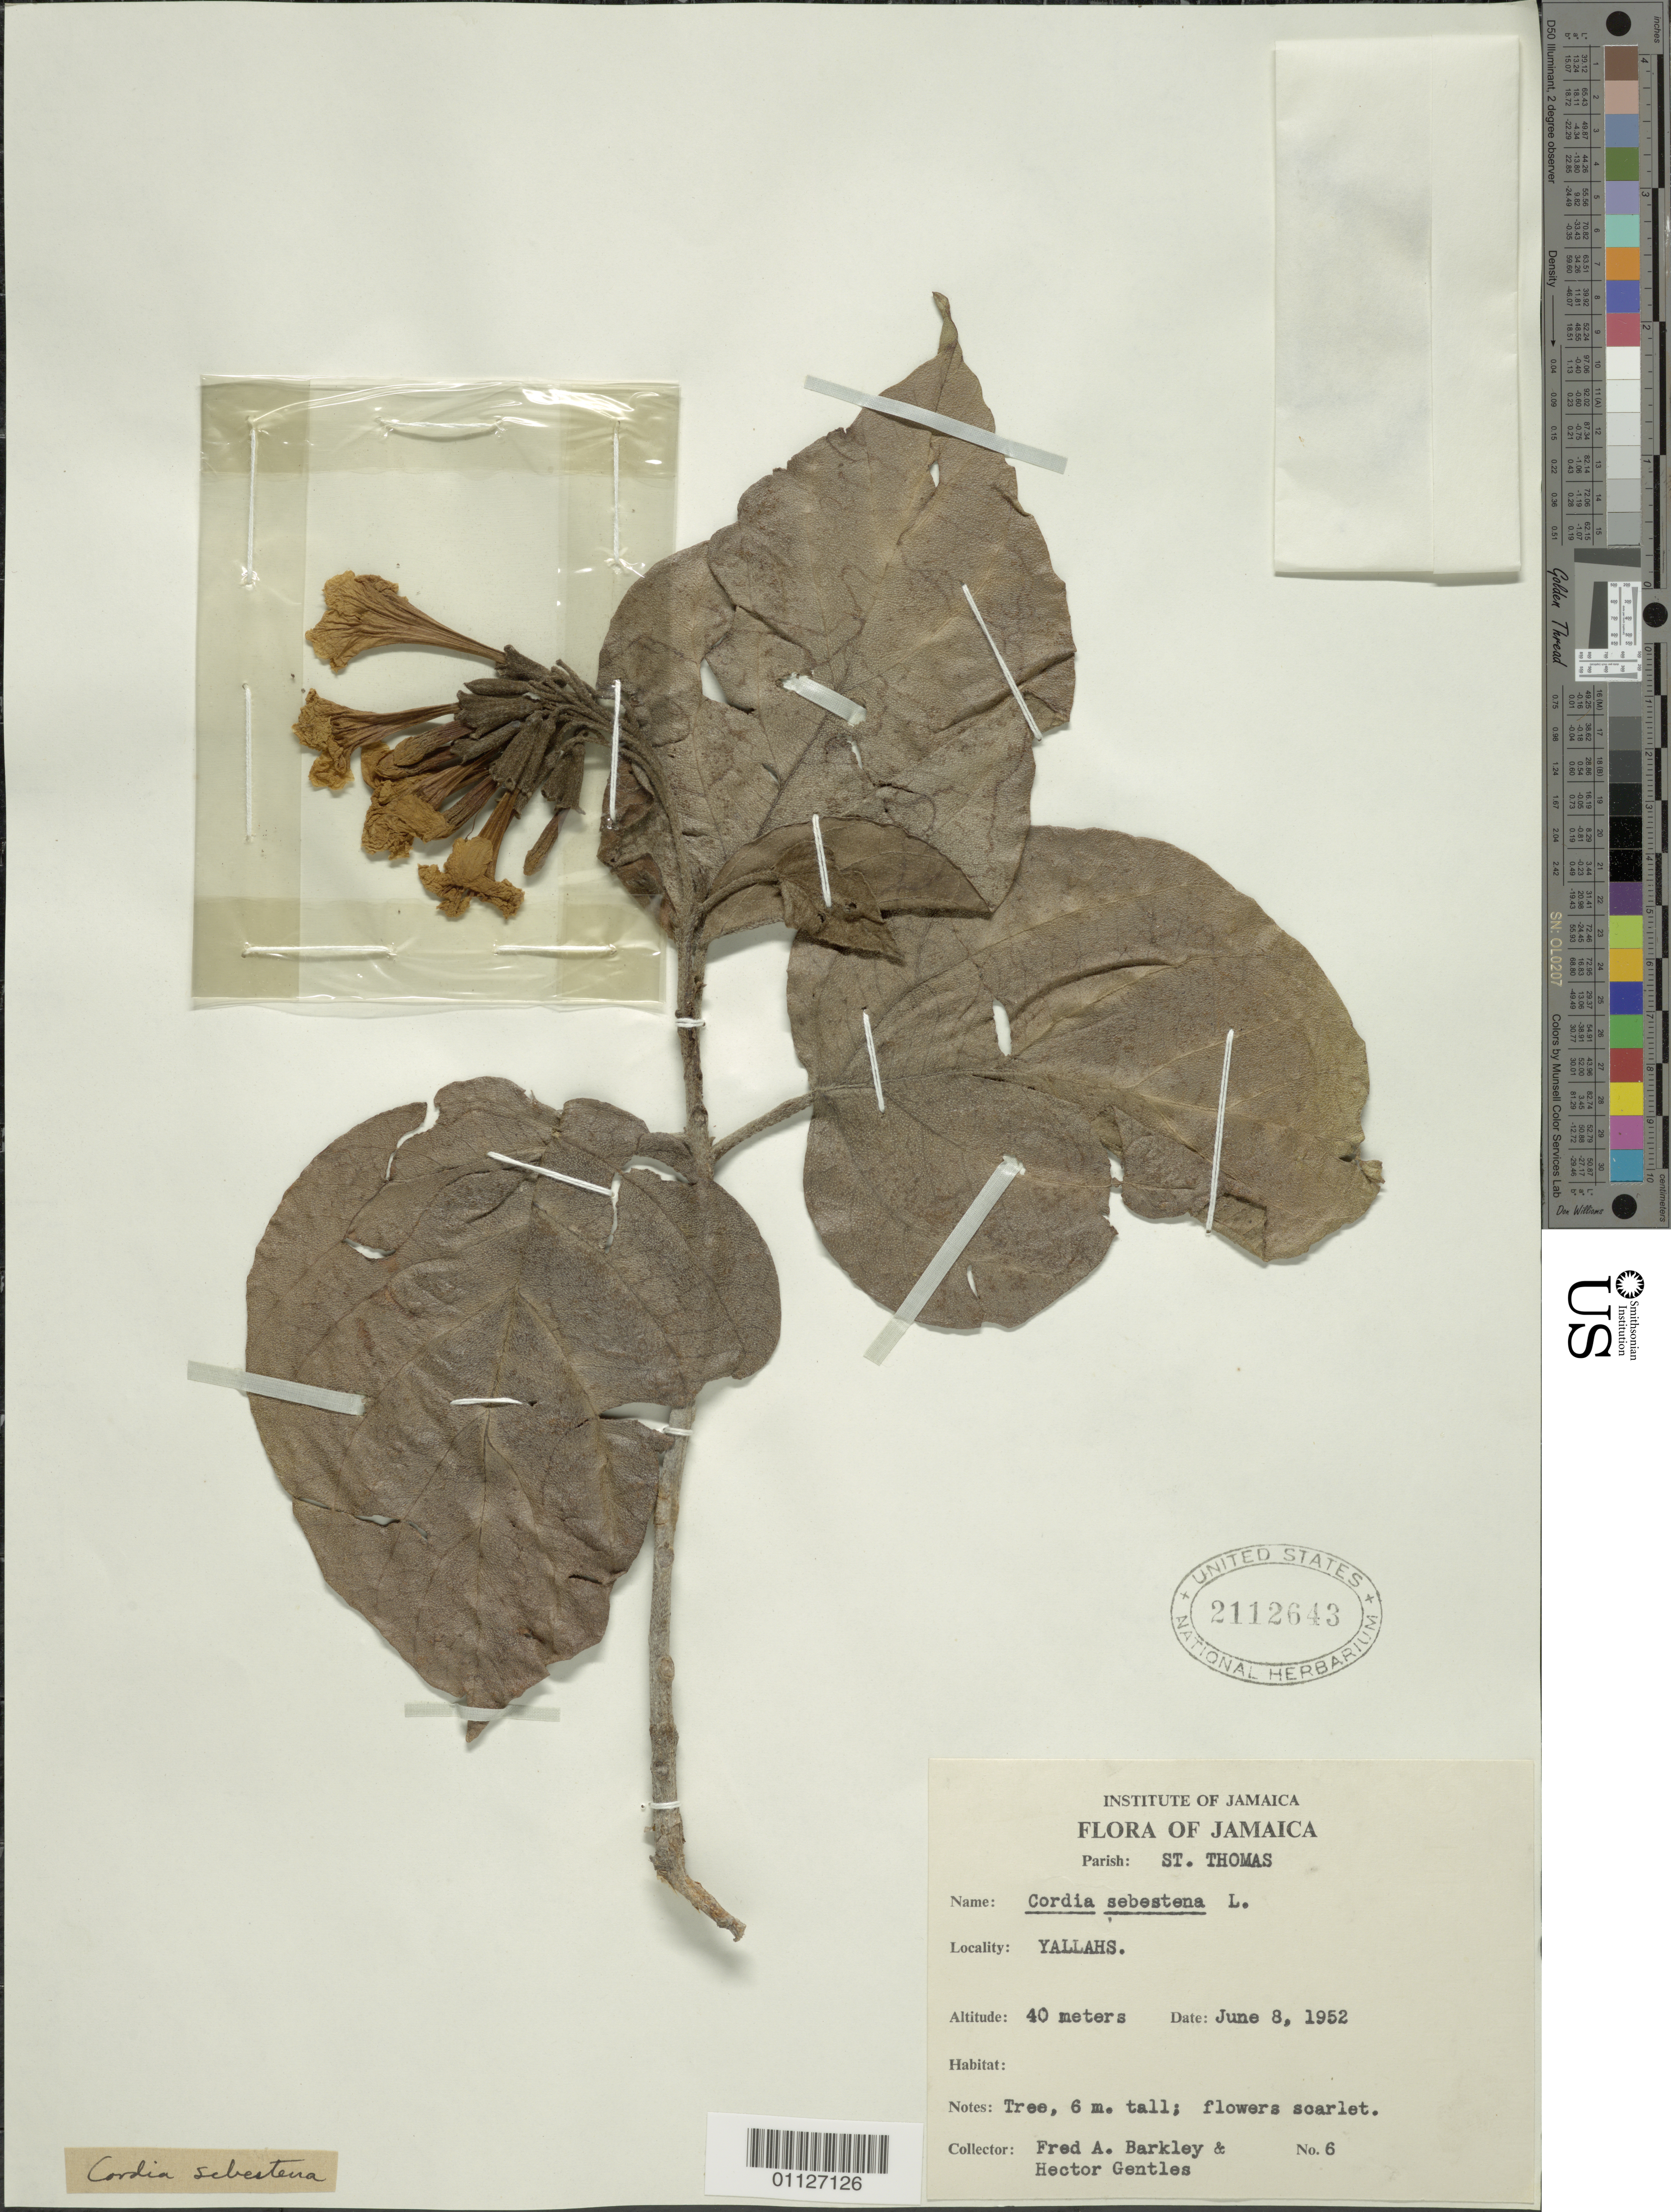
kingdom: Plantae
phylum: Tracheophyta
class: Magnoliopsida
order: Boraginales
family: Cordiaceae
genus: Cordia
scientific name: Cordia sebestena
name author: L.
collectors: F. A. Barkley & H. Gentles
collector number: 6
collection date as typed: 08 Jun 1952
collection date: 1952-06-08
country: Jamaica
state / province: Saint Thomas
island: Jamaica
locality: Yallahs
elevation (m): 40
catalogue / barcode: US 2112643